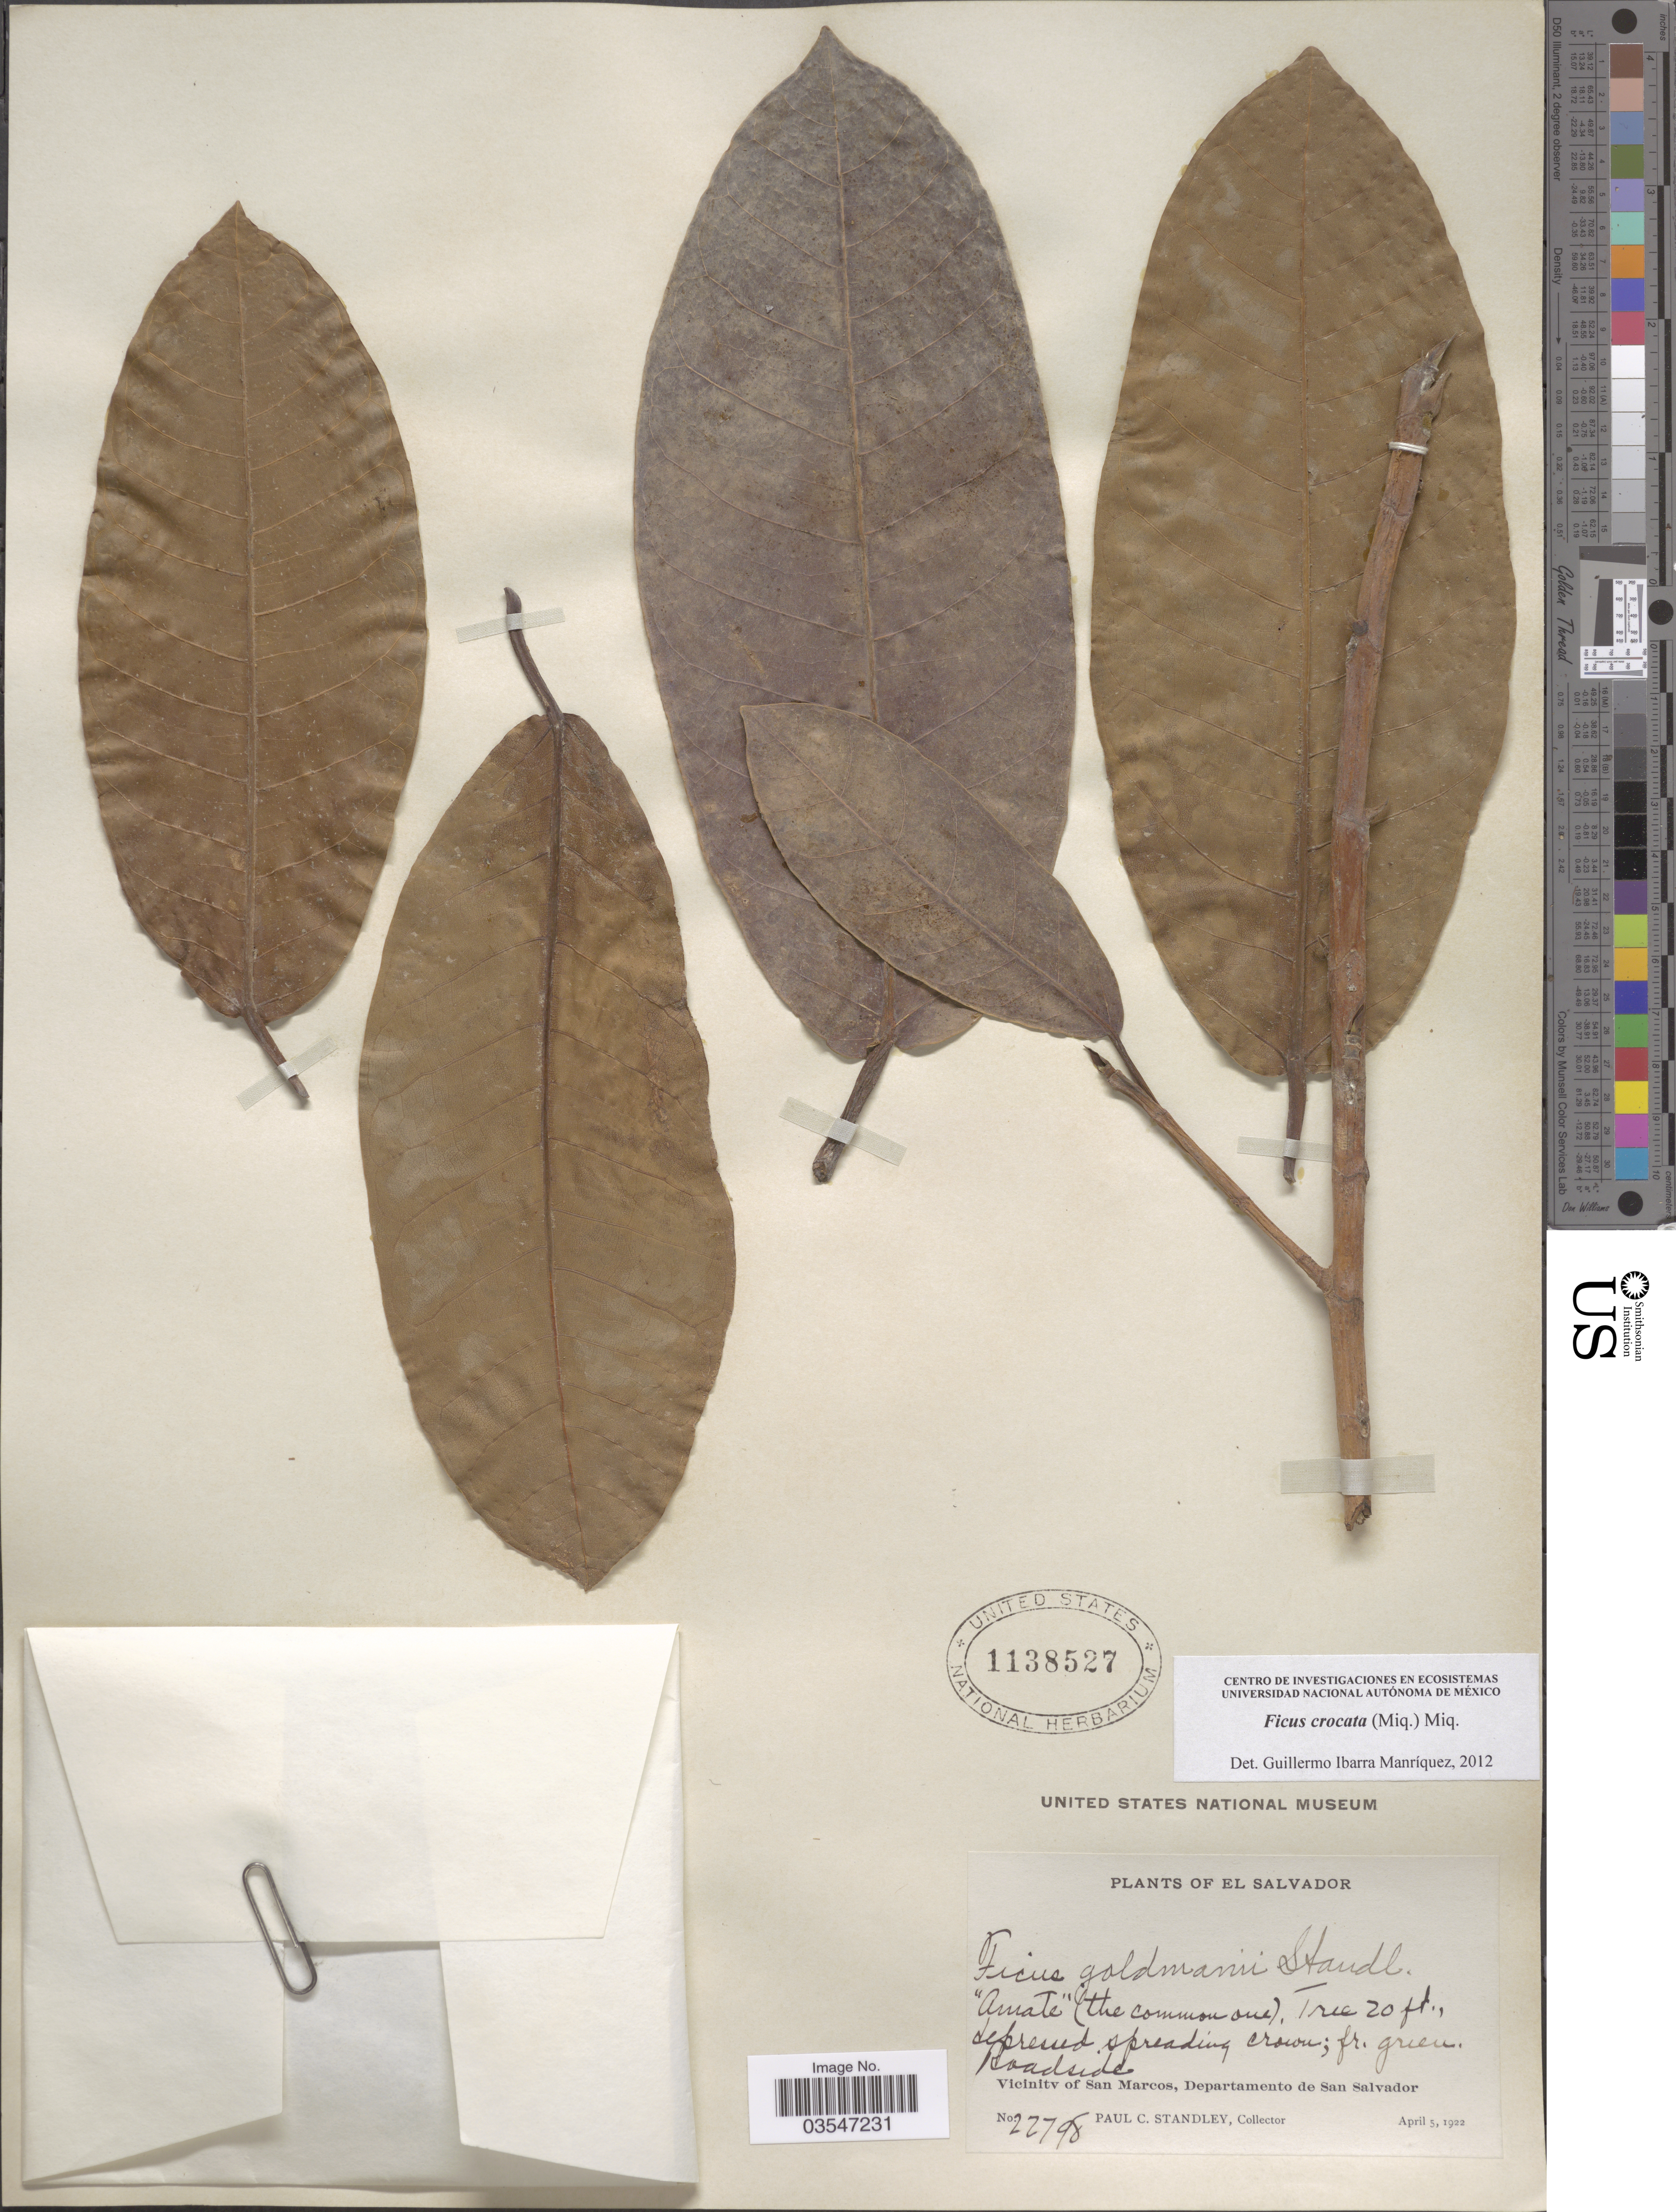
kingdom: Plantae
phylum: Tracheophyta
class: Magnoliopsida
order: Rosales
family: Moraceae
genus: Ficus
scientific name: Ficus crocata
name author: (Miq.) Miq.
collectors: P. C. Standley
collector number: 22798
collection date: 1922-04-05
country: El Salvador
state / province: San Salvador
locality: Vicinity of San Marcos, Departamento de San Salvador.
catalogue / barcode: US 1138527